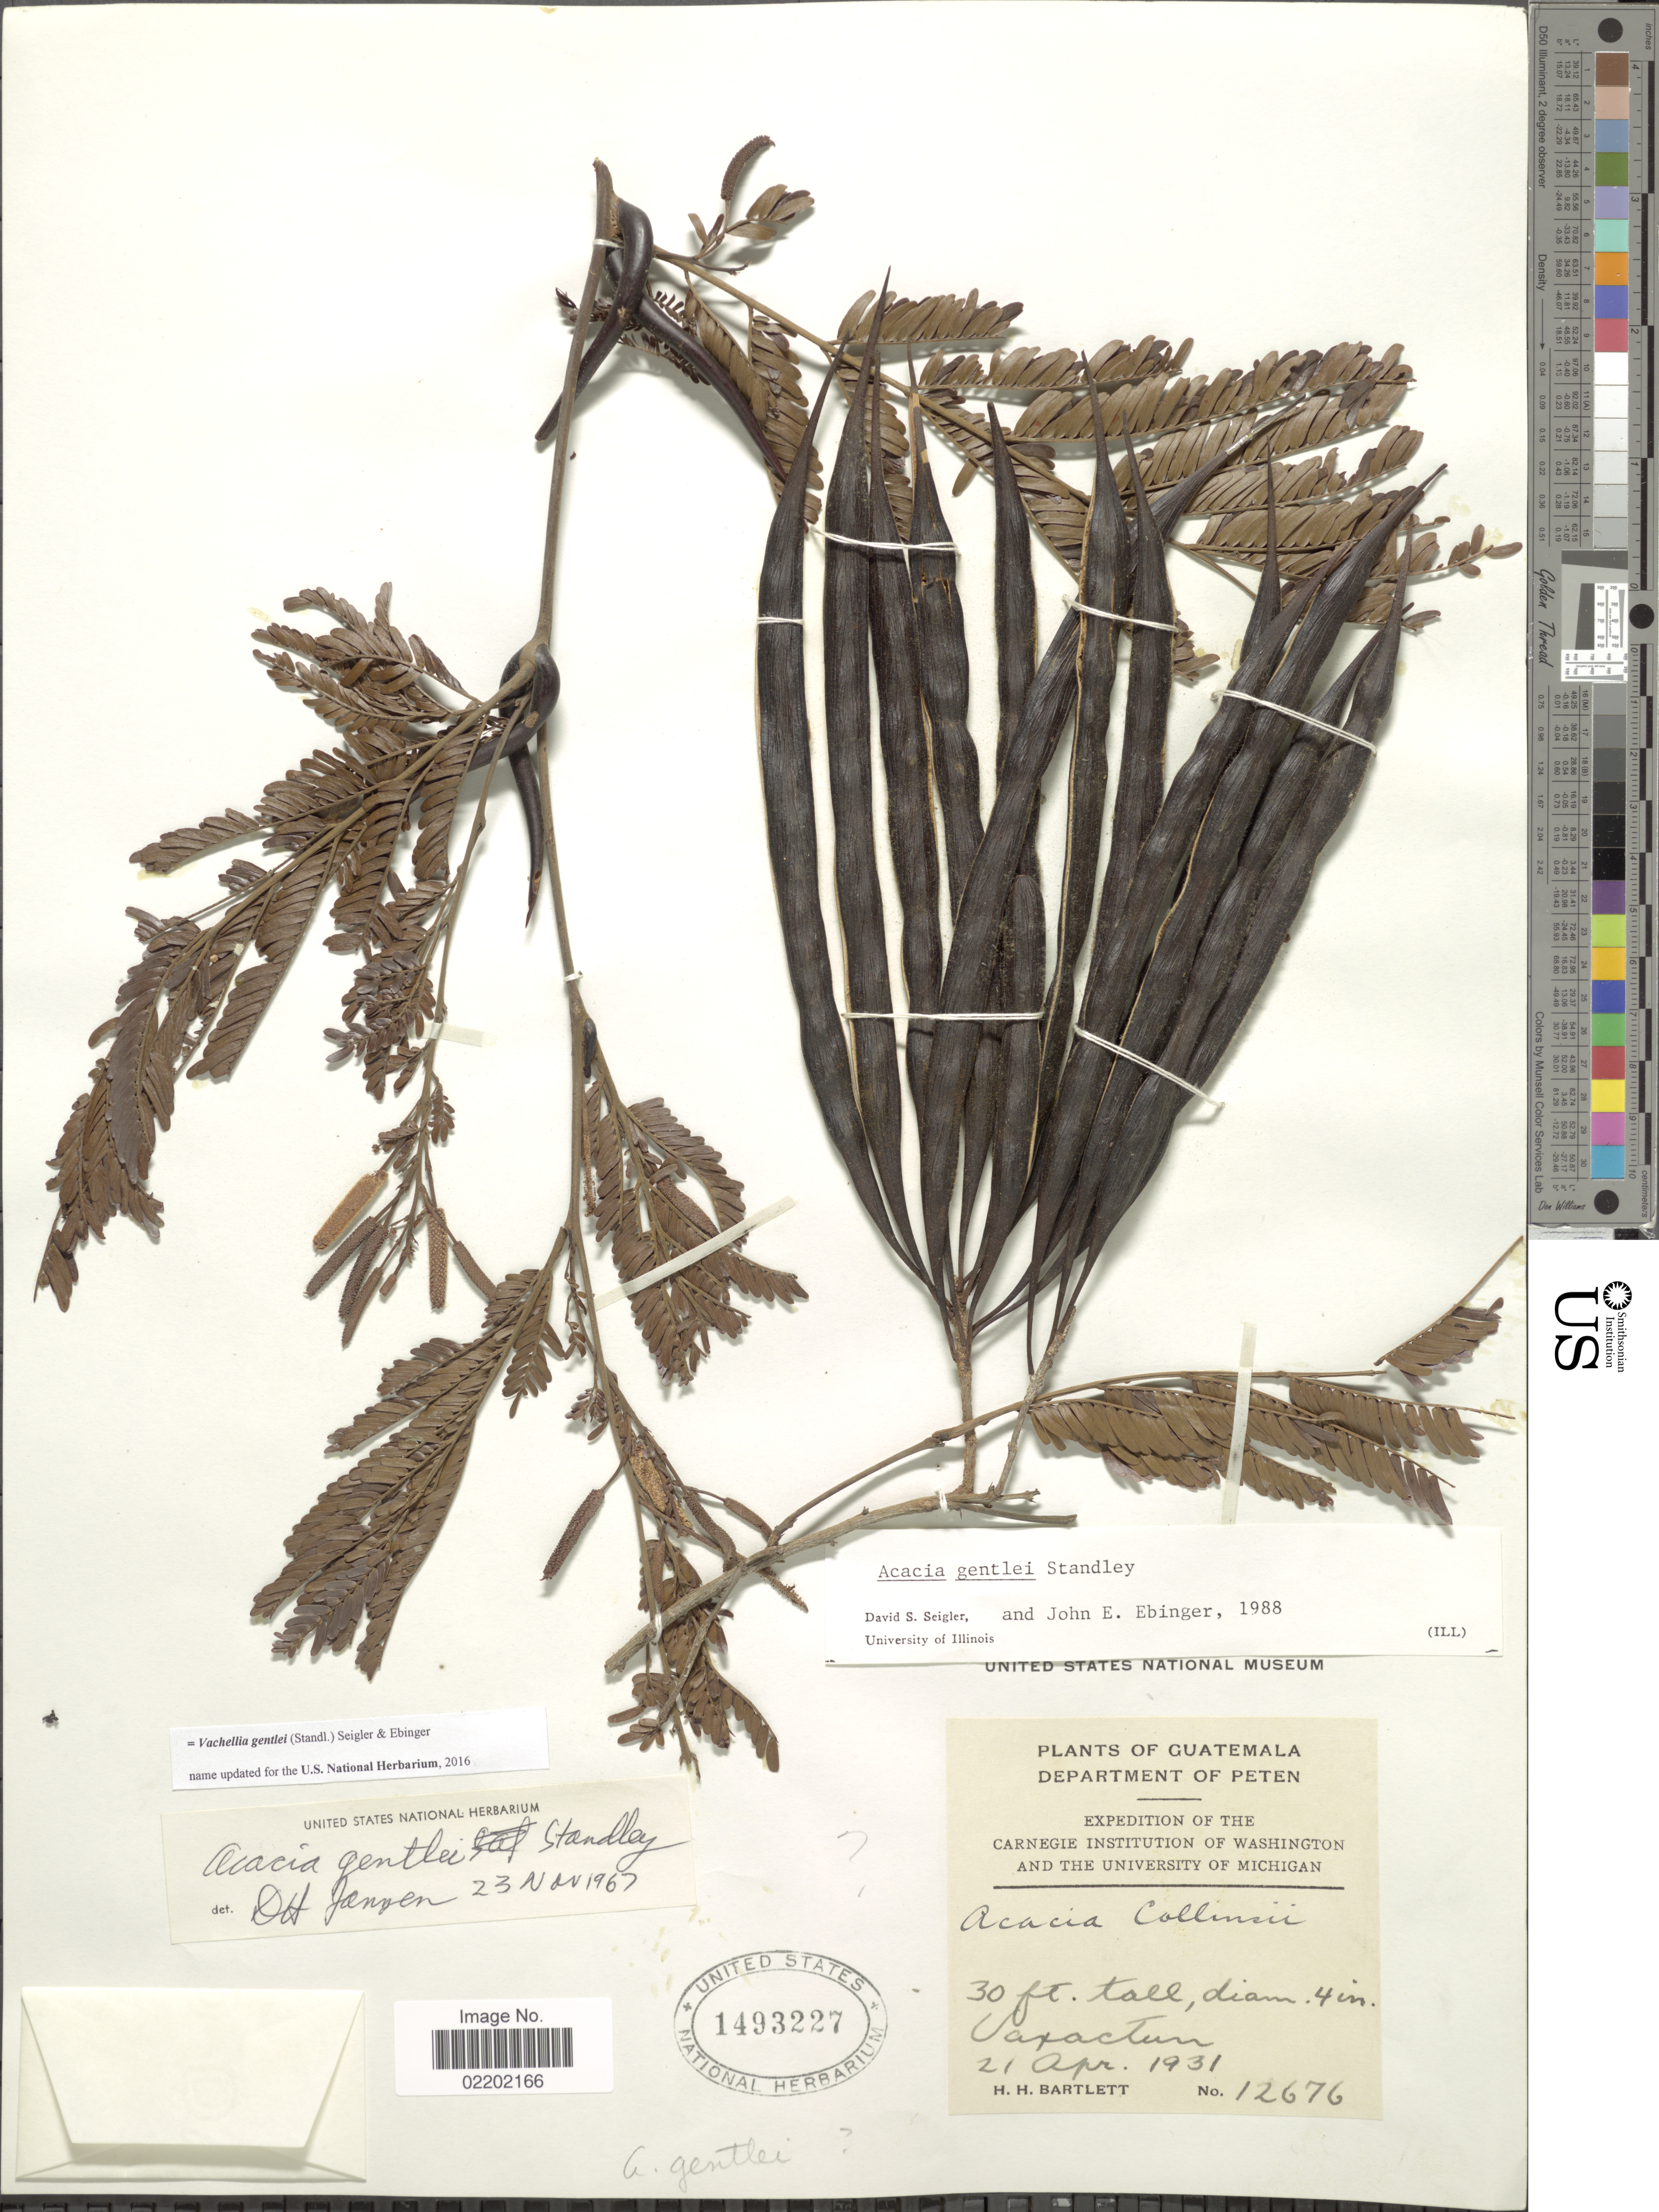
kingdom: Plantae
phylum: Tracheophyta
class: Magnoliopsida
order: Fabales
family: Fabaceae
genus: Vachellia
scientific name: Vachellia gentlei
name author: (Standl.) Seigler & Ebinger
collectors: H. H. Bartlett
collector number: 12676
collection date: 1931-04-21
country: Guatemala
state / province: El Petén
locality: Department of Peten, Uaxactum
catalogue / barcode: US 1493227